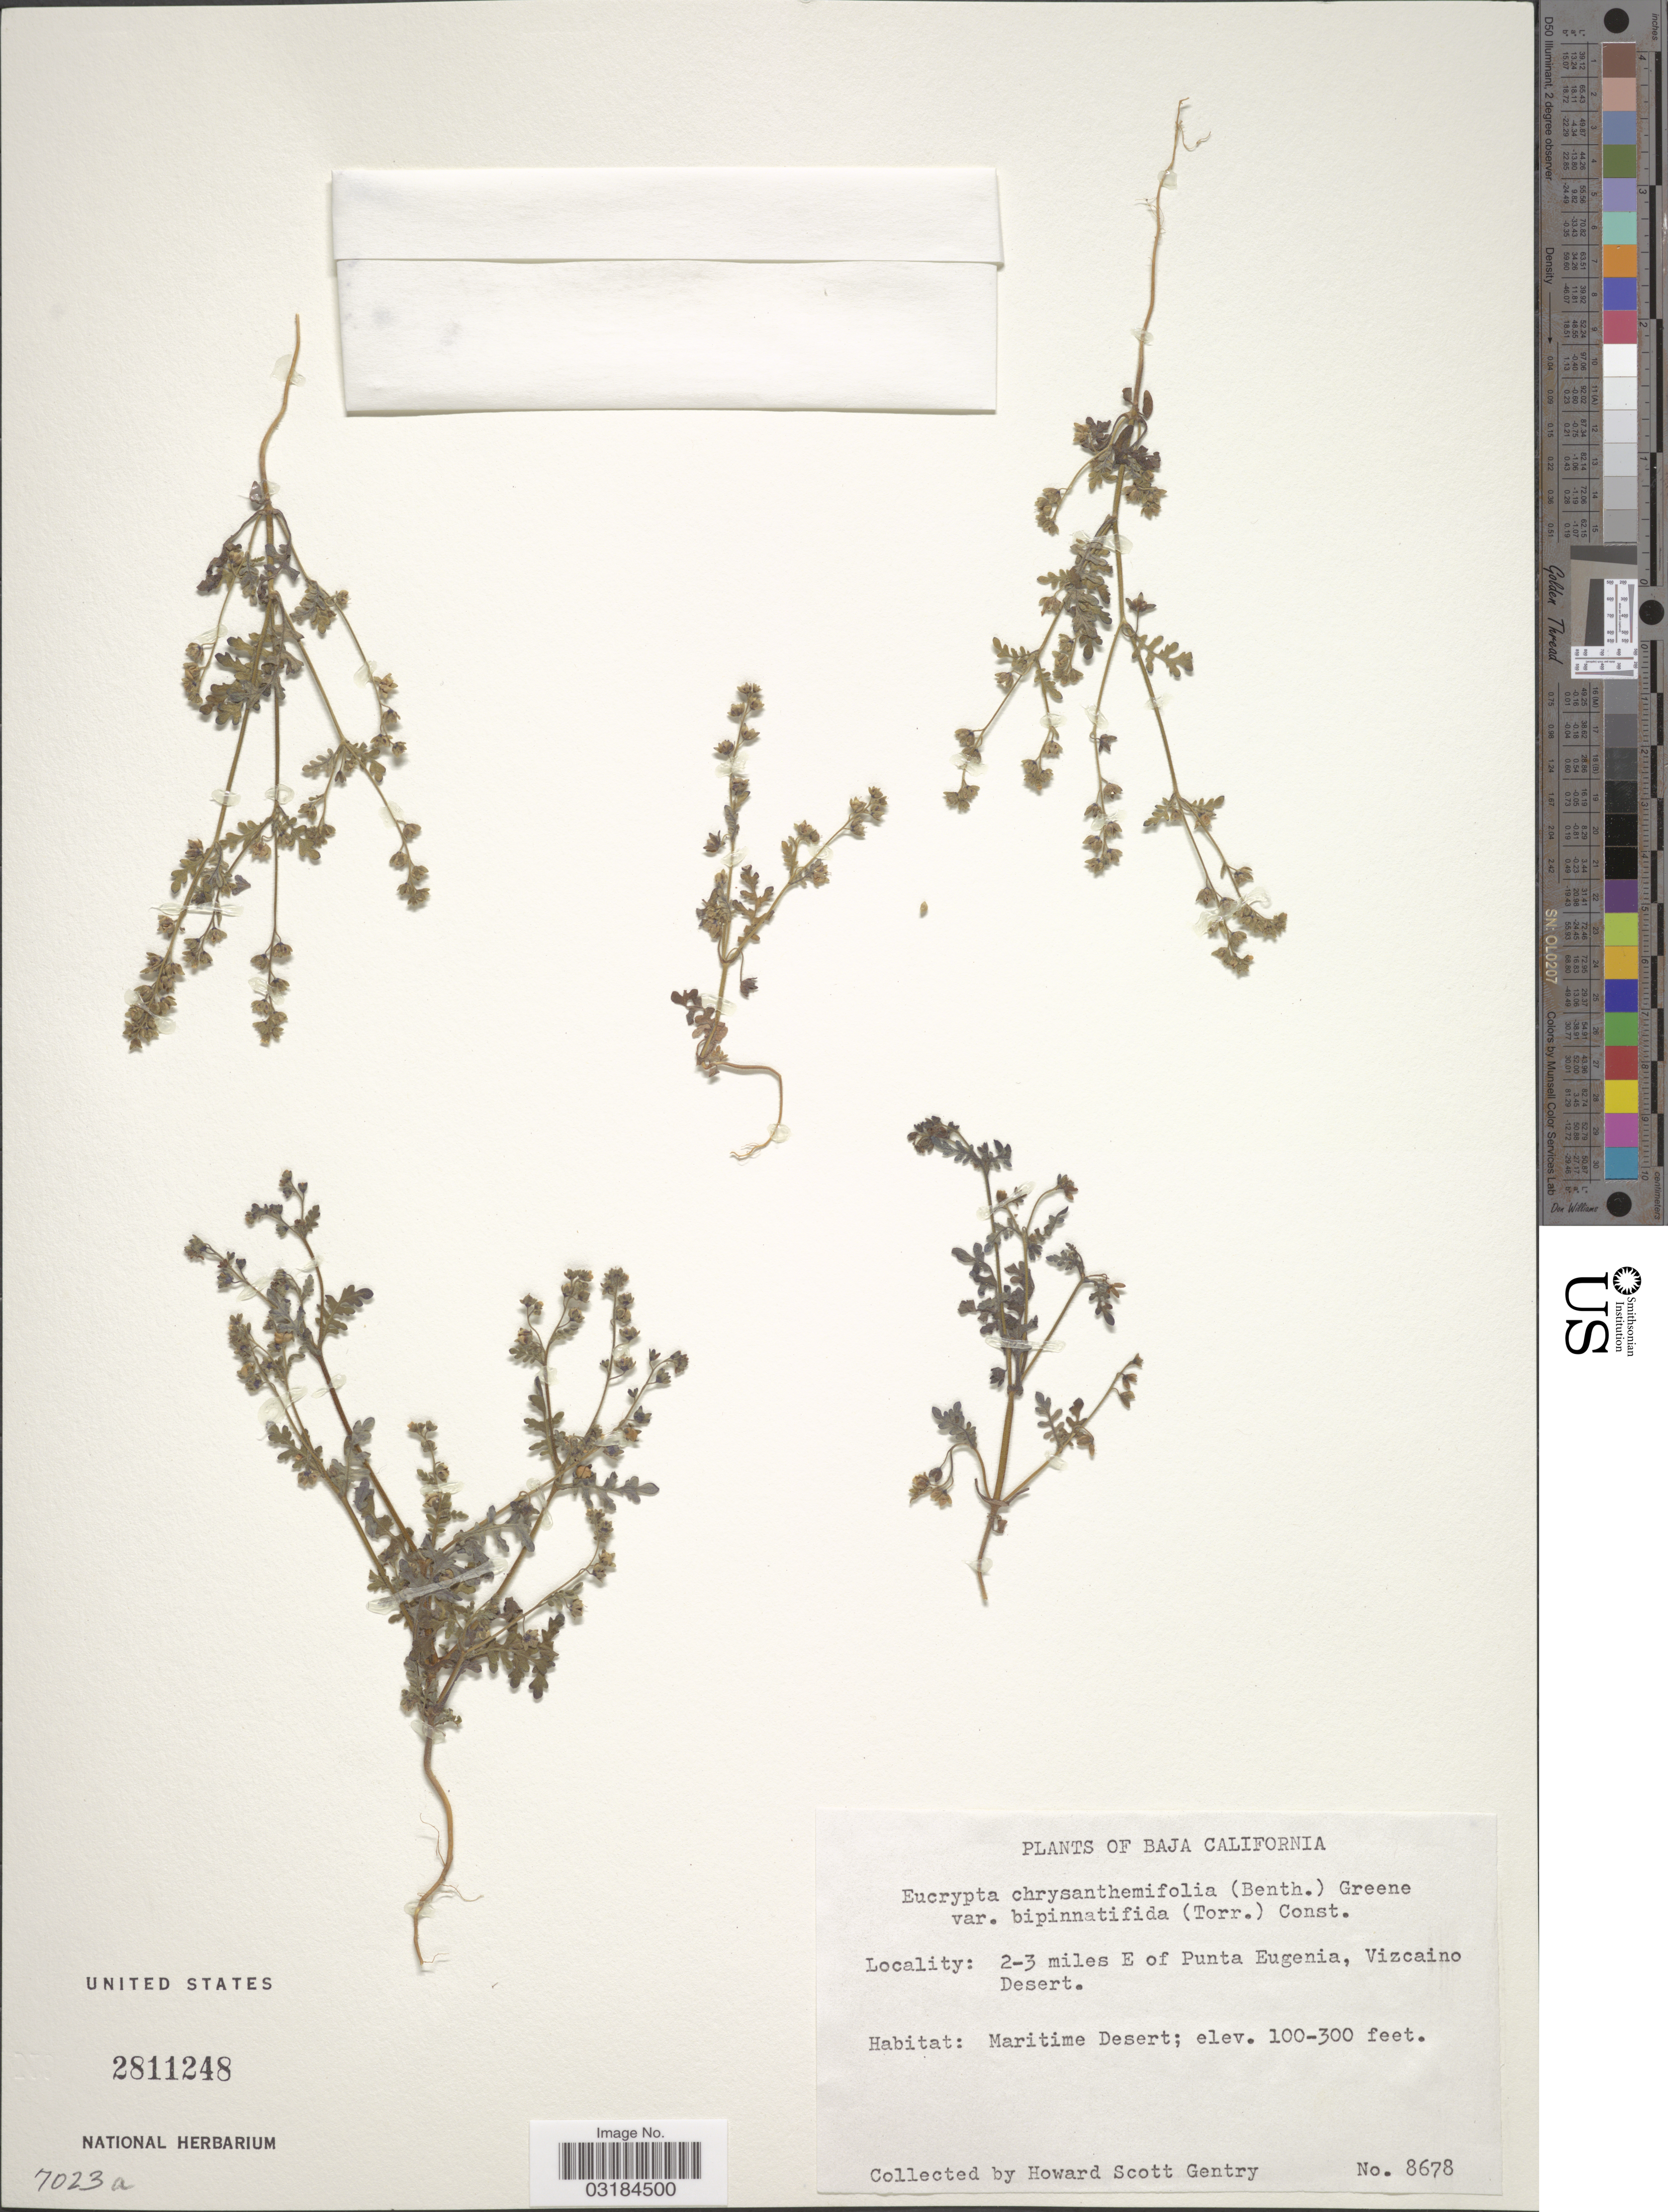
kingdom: Plantae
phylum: Tracheophyta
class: Magnoliopsida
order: Boraginales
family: Hydrophyllaceae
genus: Eucrypta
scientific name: Eucrypta chrysanthemifolia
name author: (Benth.) Greene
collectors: H. S. Gentry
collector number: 8678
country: Mexico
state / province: Baja California Sur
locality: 2-3 miles E of Punta Eugenia, Vizcaino Desert. Maritime Desert.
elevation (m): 30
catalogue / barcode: US 2811248